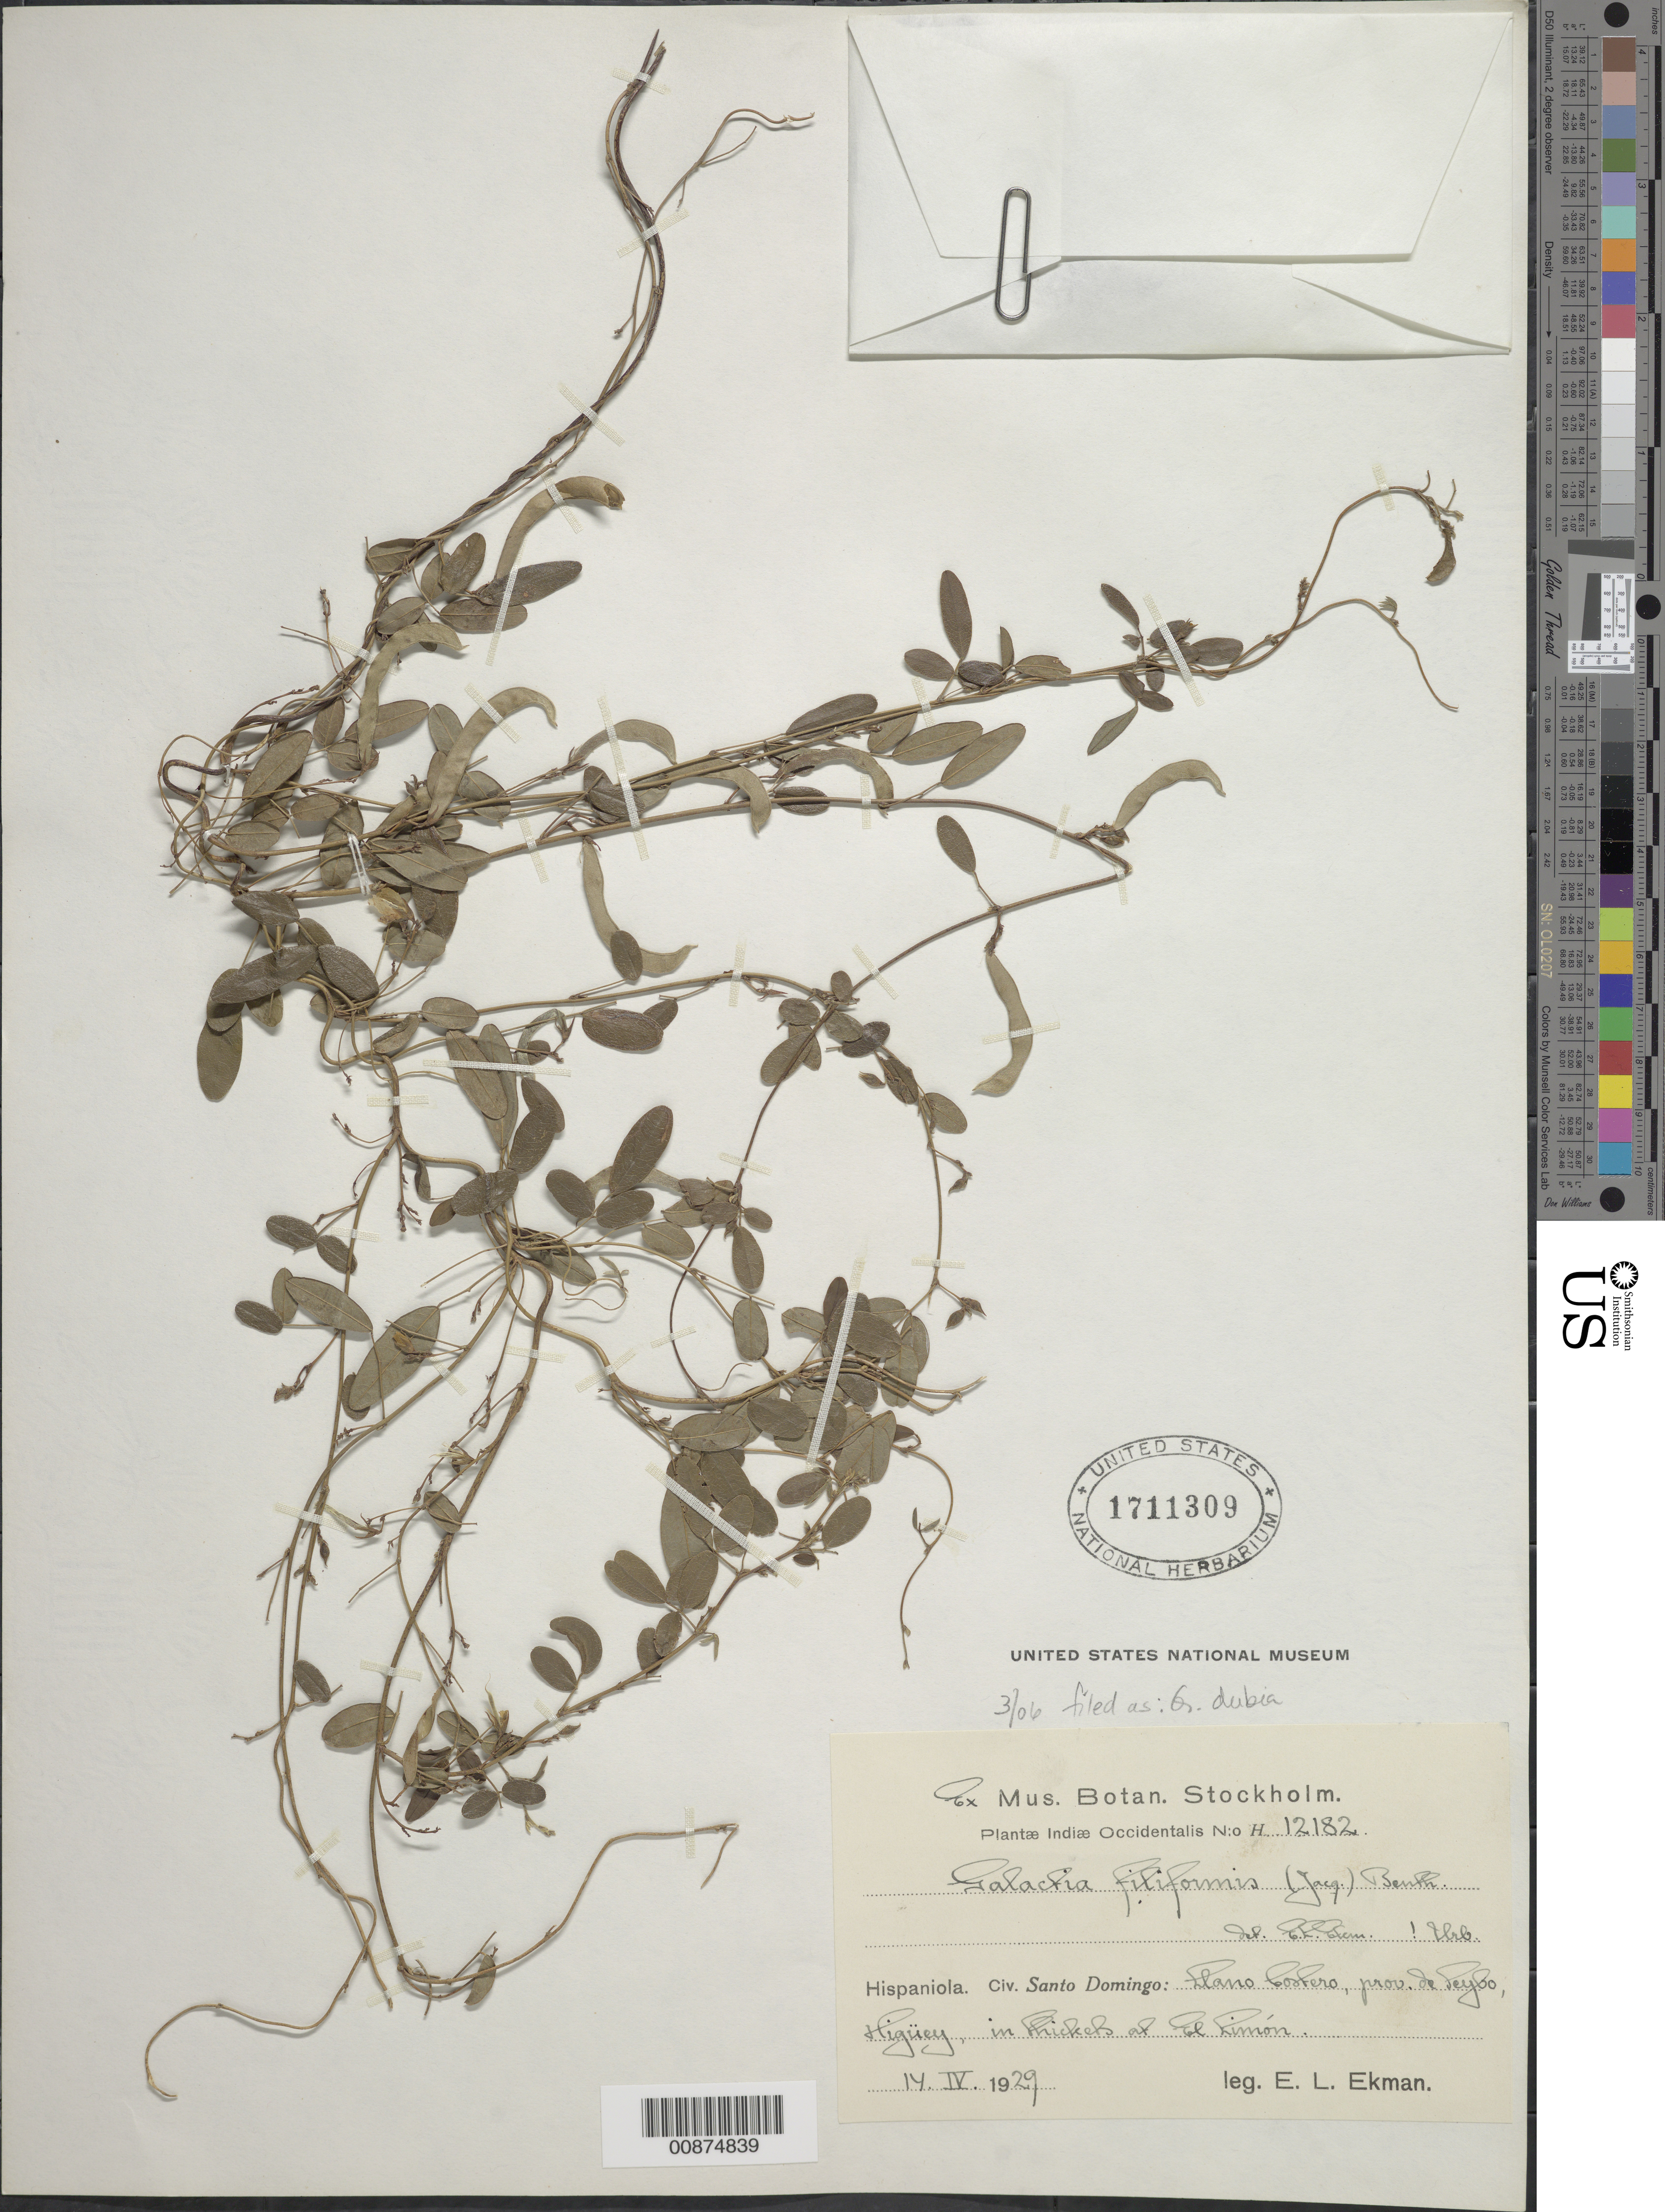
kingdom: Plantae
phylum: Tracheophyta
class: Magnoliopsida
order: Fabales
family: Fabaceae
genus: Galactia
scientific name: Galactia dubia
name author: DC.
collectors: E. L. Ekman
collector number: H 12182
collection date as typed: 14 Apr 1929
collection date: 1929-04-14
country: Dominican Republic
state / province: El Seibo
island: Hispaniola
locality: Llano Costero, Higüey, at El Limón.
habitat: In thickets.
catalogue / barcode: US 1711309